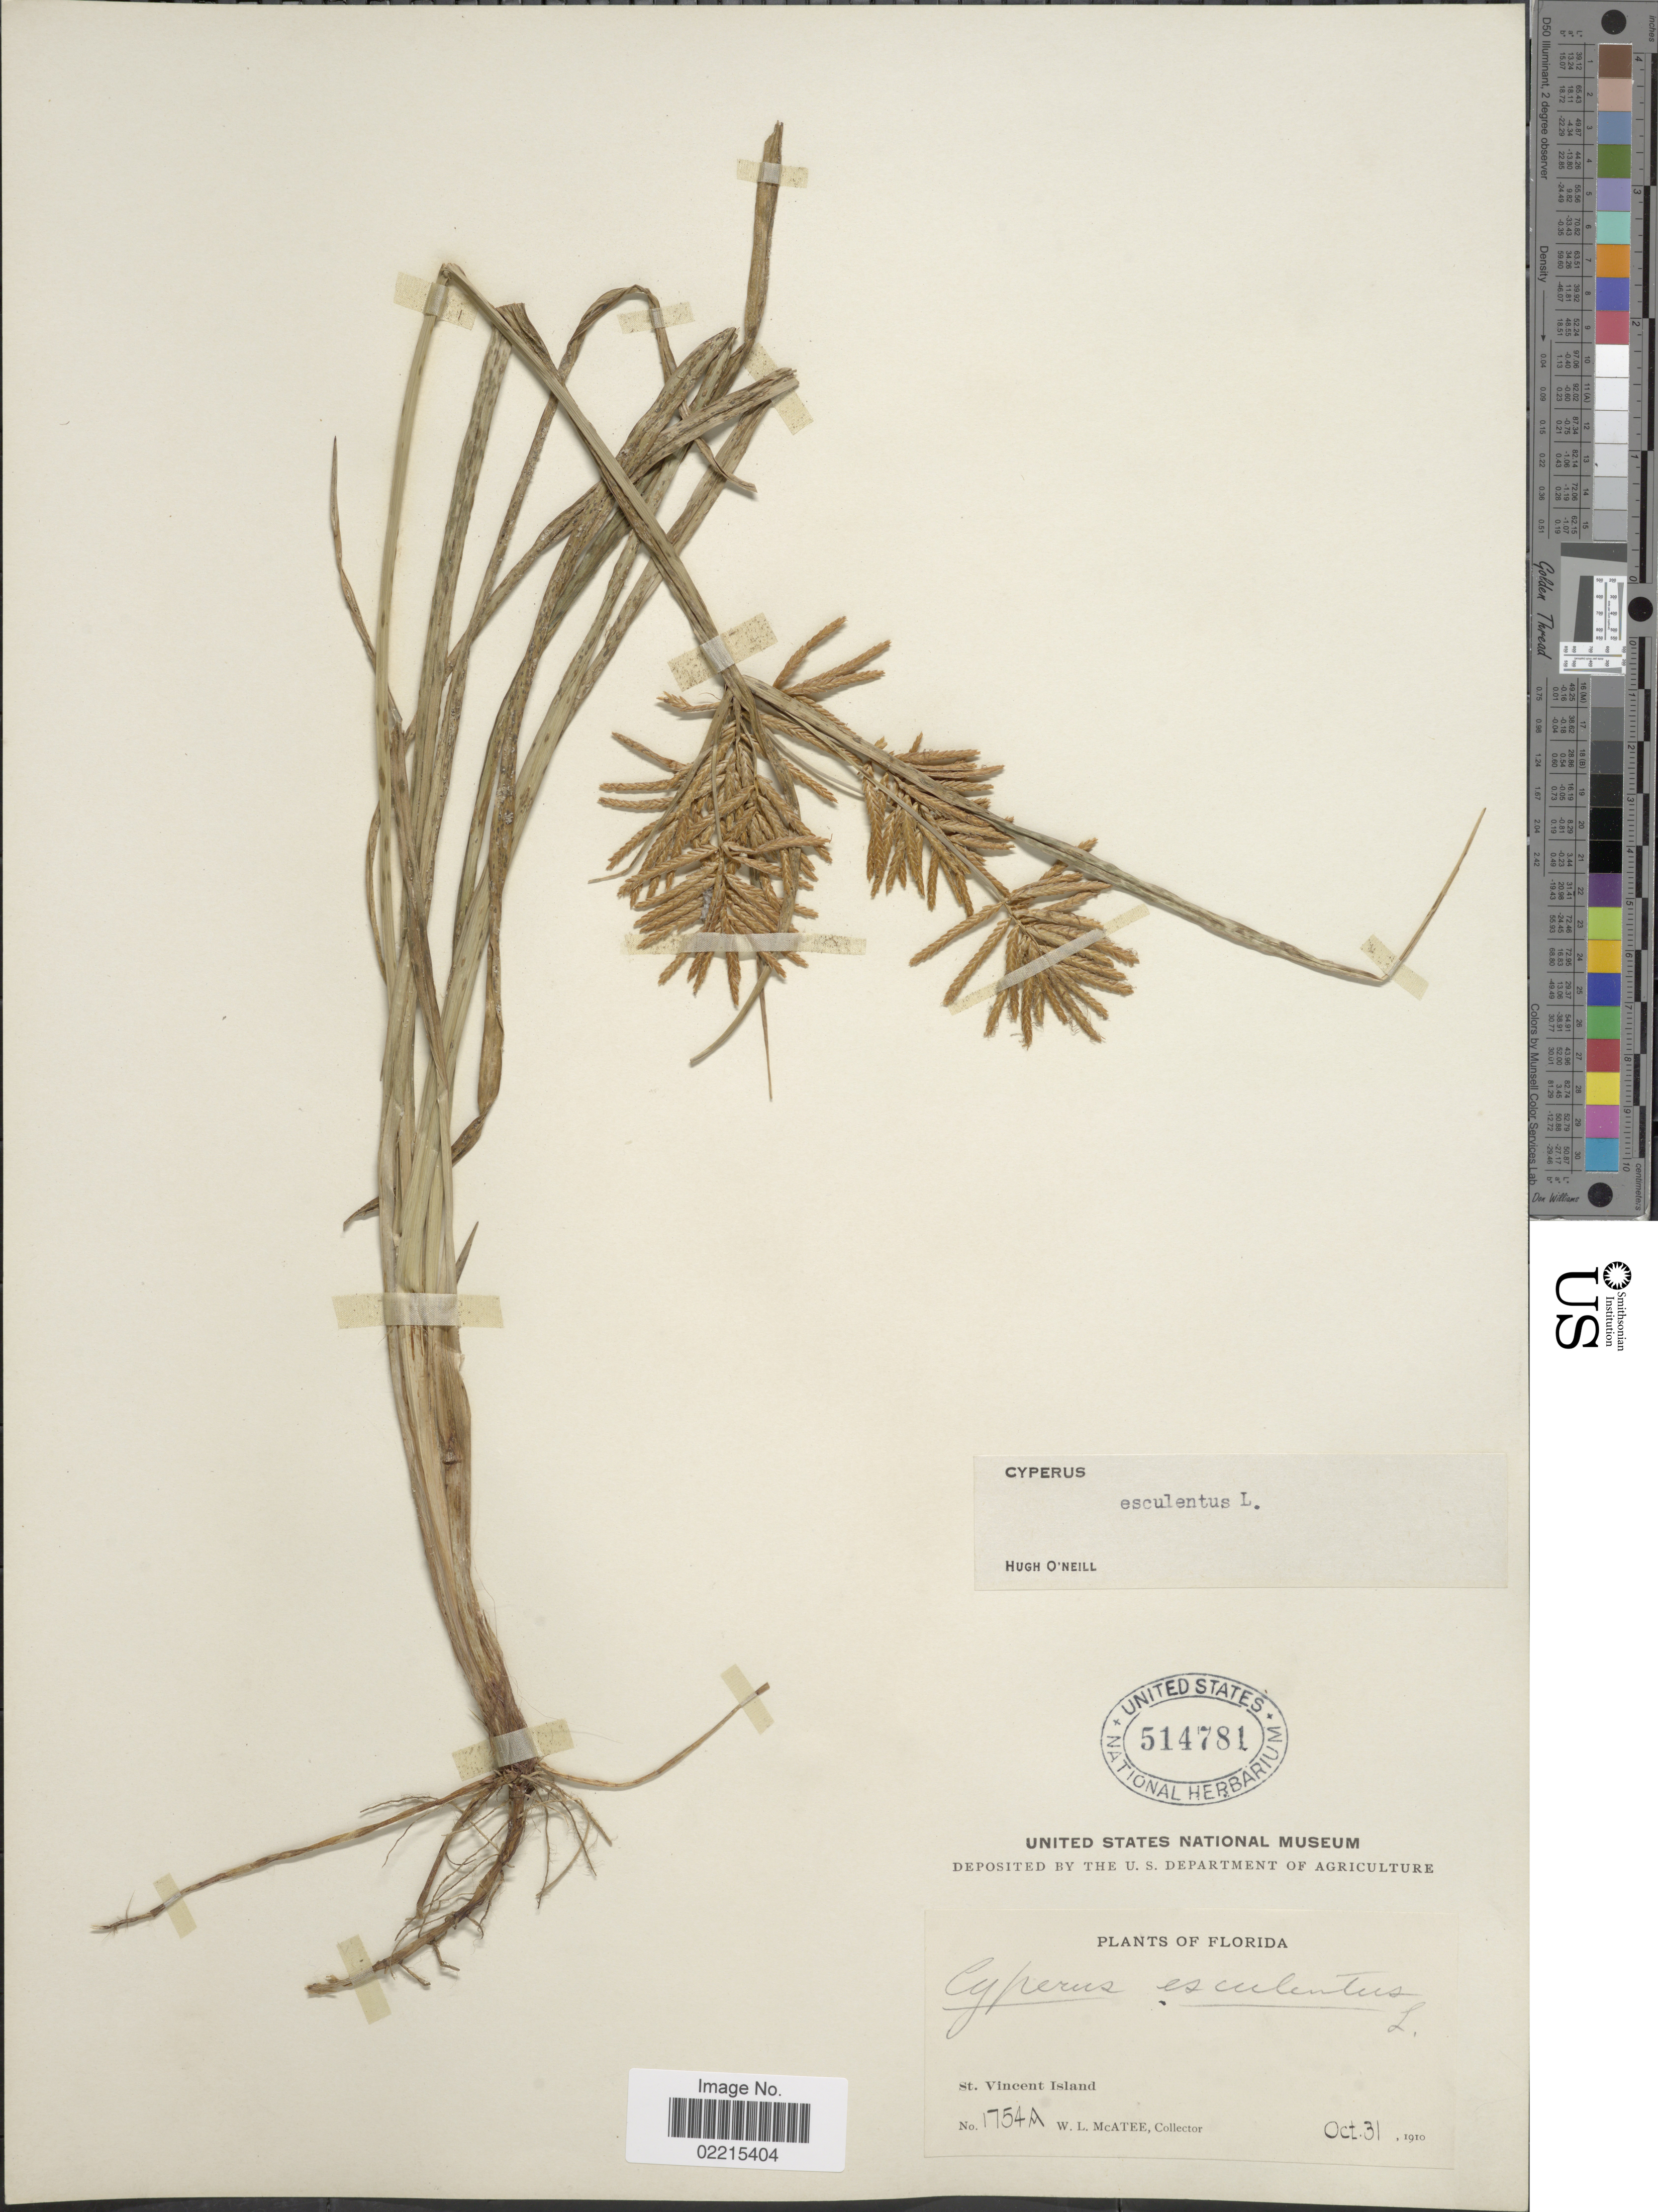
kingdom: Plantae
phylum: Tracheophyta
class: Liliopsida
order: Poales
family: Cyperaceae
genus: Cyperus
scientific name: Cyperus esculentus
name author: L.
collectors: W. McAtee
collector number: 1754A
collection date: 1910-10-31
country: United States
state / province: Florida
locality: St Vincent Island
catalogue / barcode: US 514781